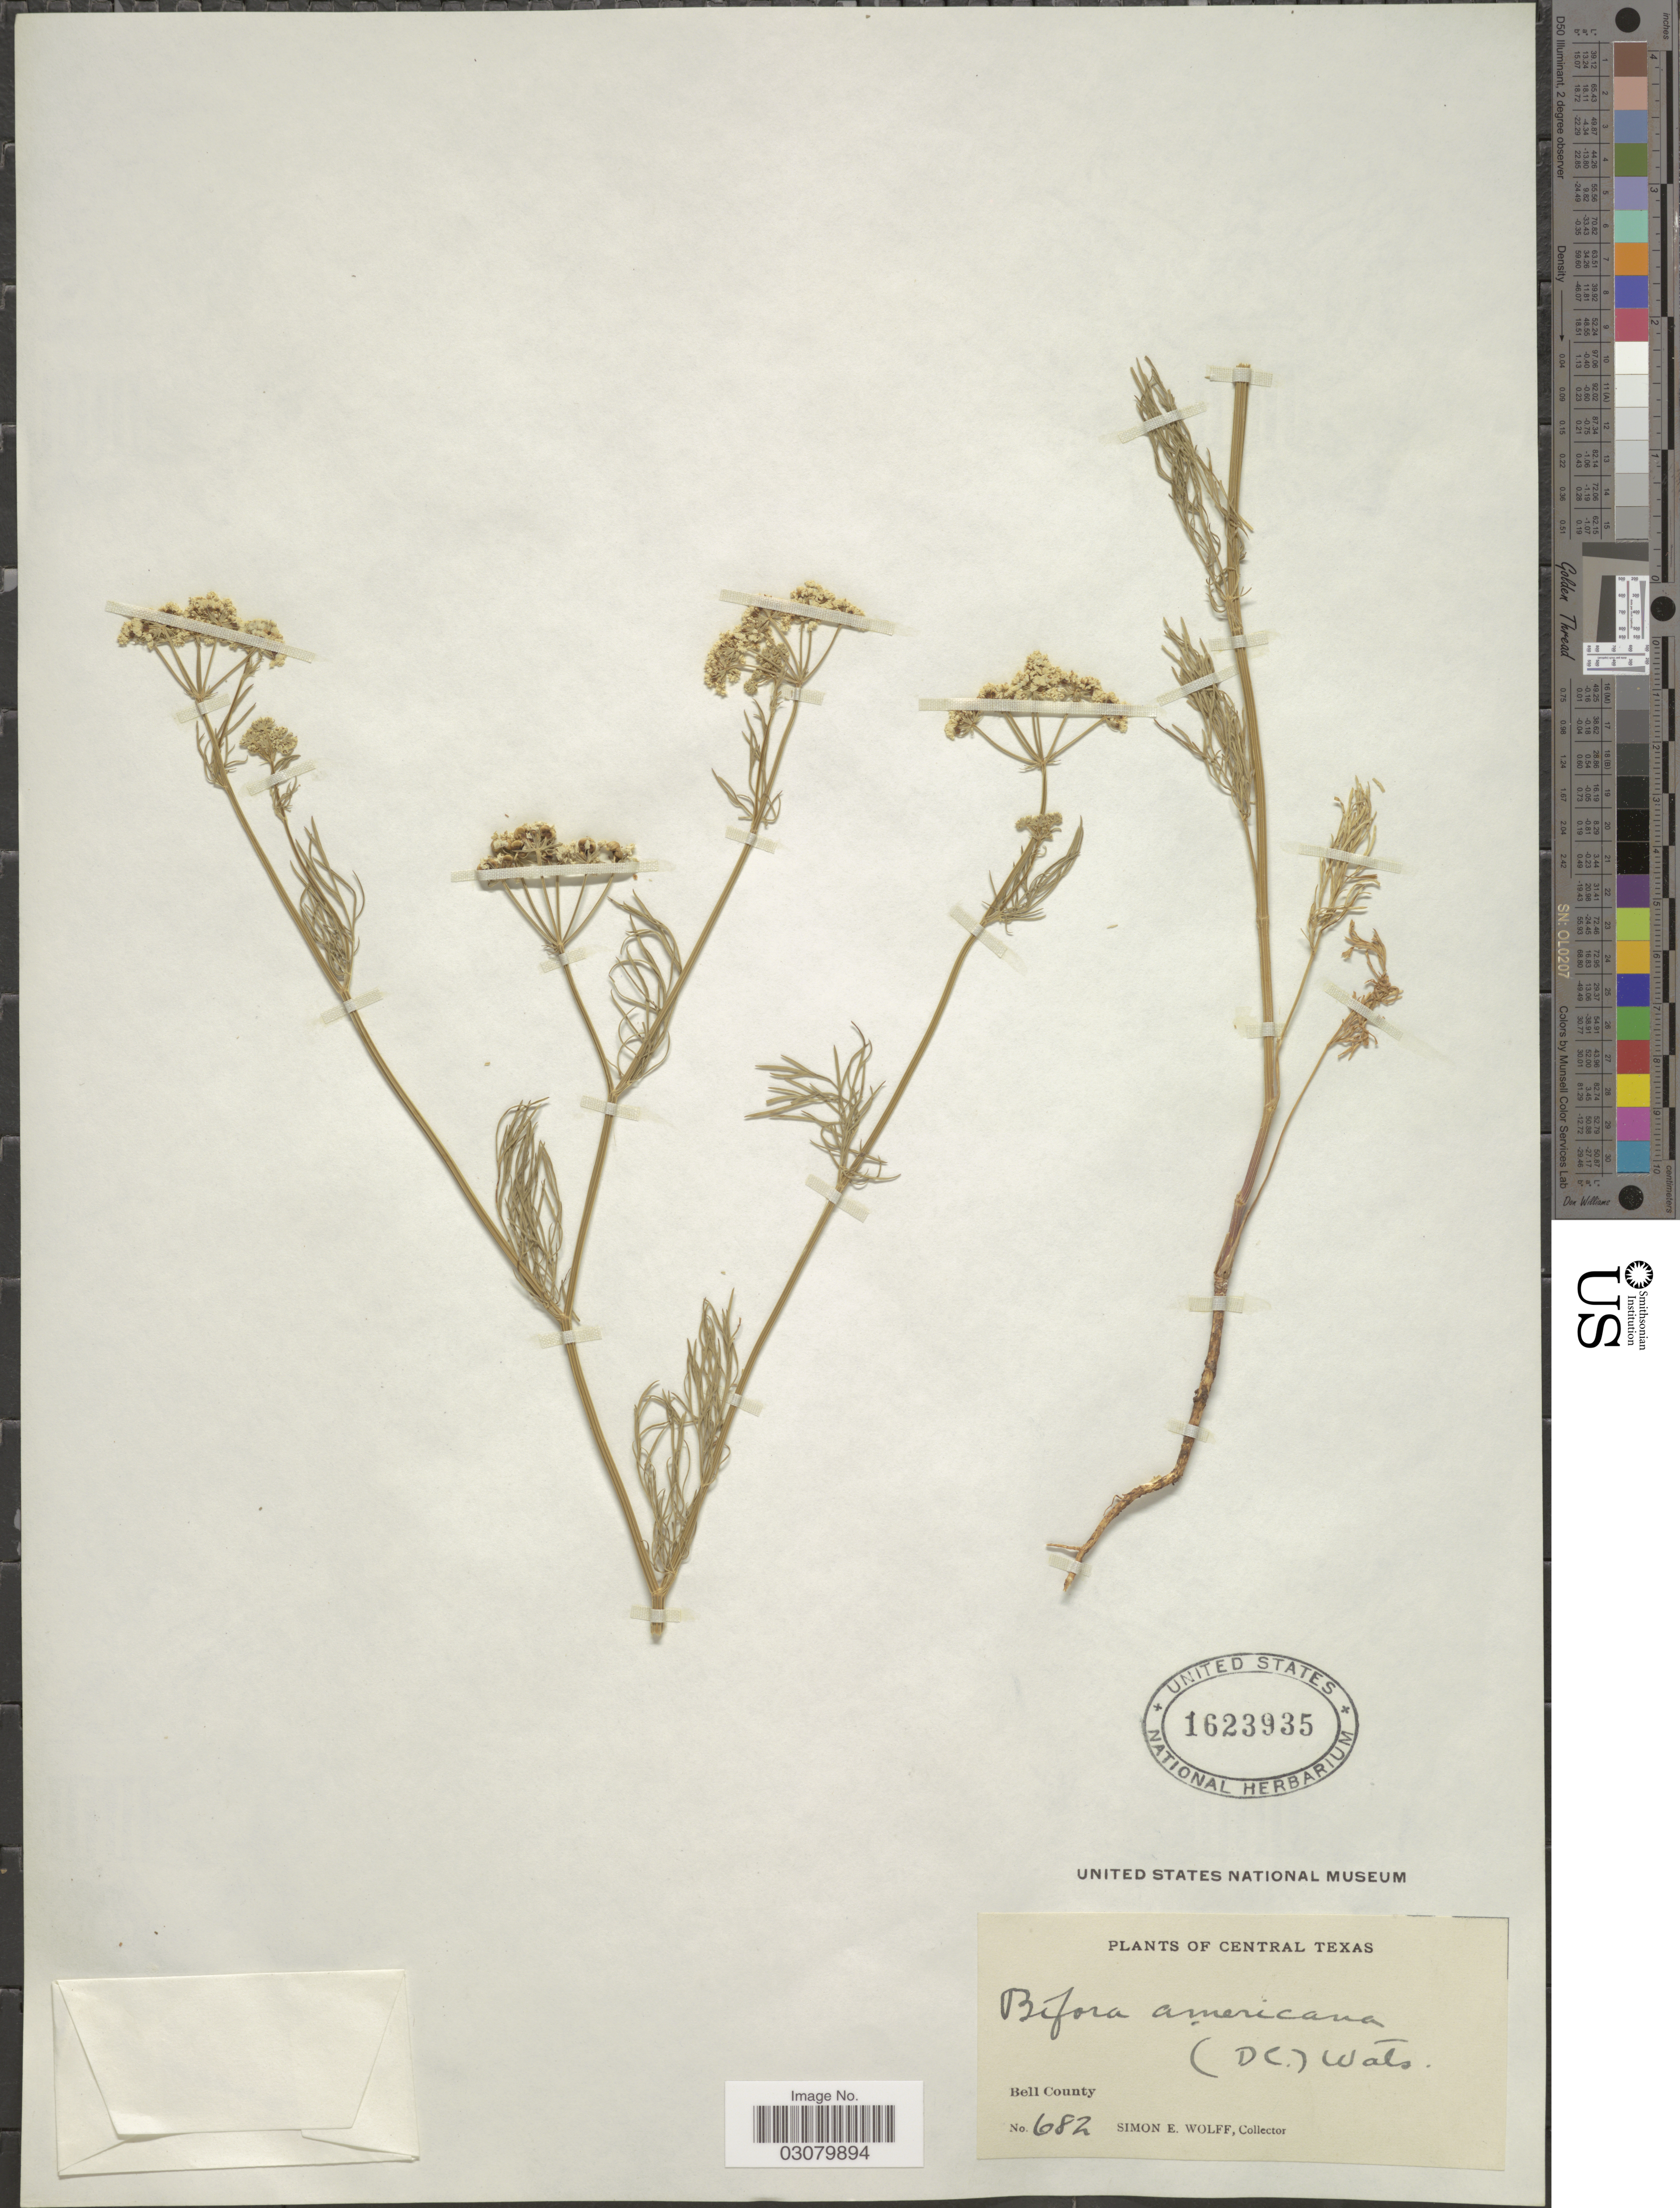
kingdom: Plantae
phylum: Tracheophyta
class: Magnoliopsida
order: Apiales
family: Apiaceae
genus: Bifora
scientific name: Bifora americana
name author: (DC.) Benth. & Hook. f. ex S. Watson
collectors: S. E. Wolff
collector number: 682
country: United States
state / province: Texas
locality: Central Texas. Bell County.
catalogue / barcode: US 1623935